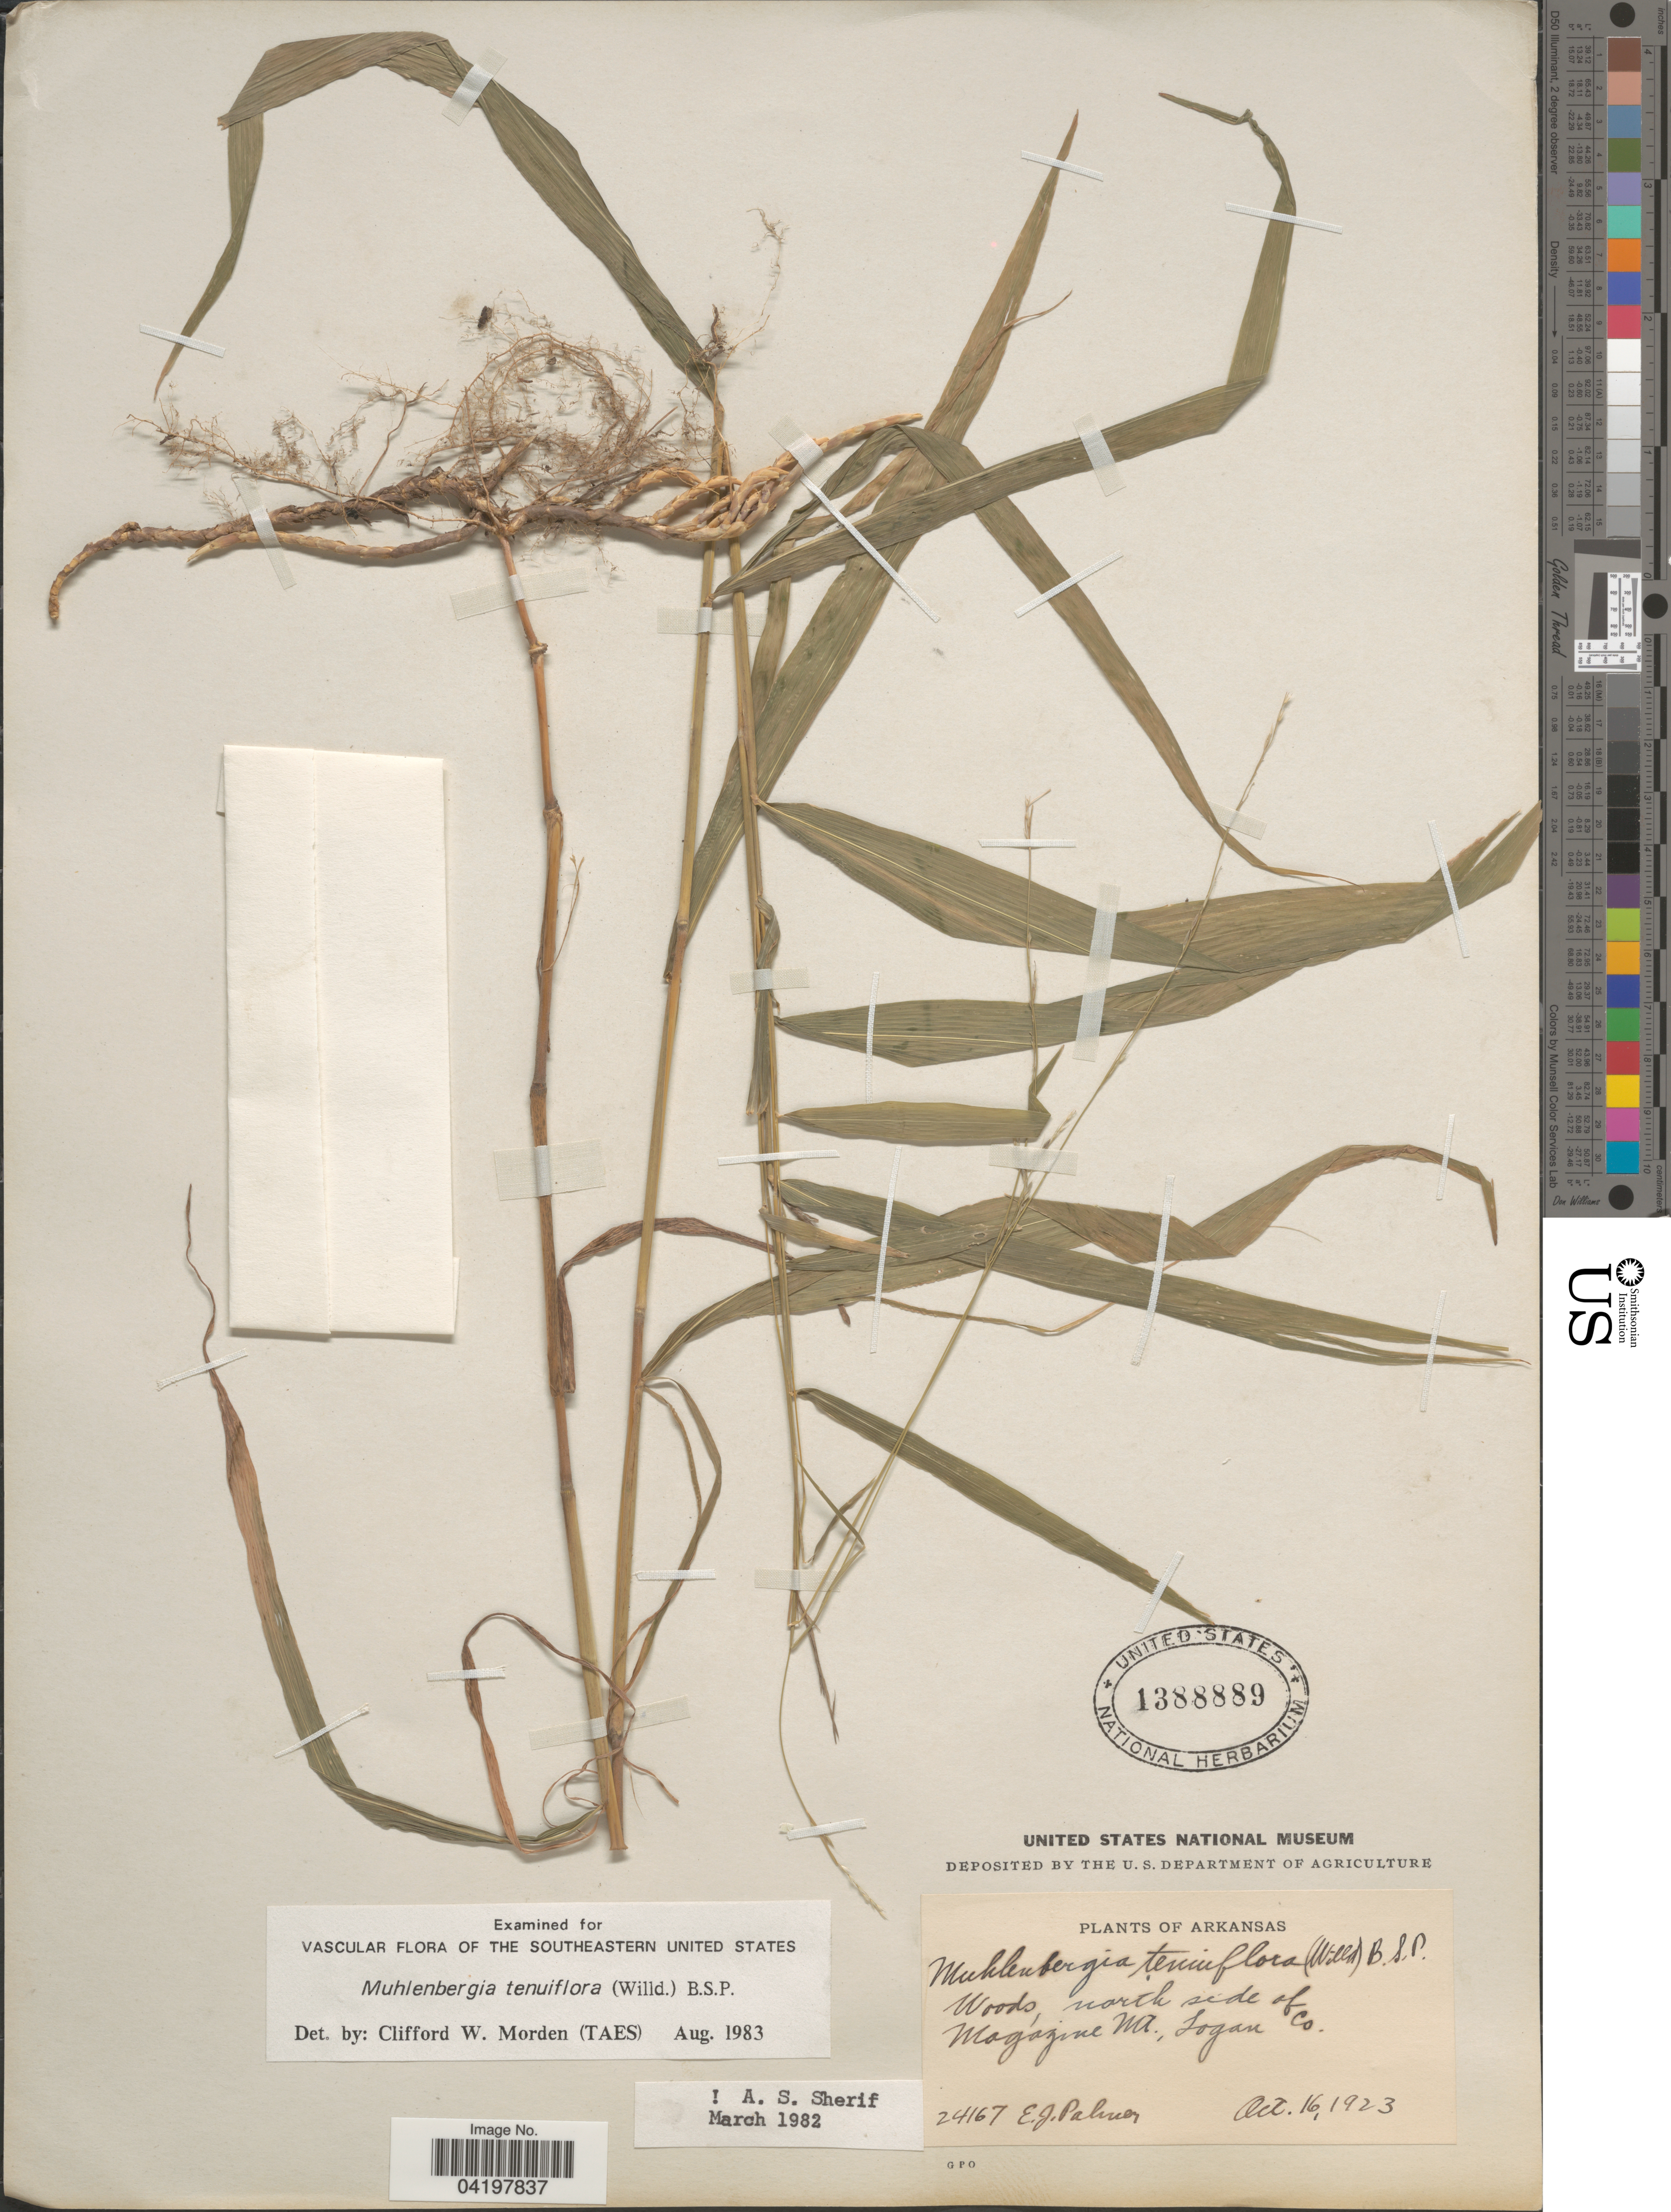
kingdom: Plantae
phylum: Tracheophyta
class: Liliopsida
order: Poales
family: Poaceae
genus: Muhlenbergia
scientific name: Muhlenbergia tenuiflora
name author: (Willd.) Britton, Stearns & Poggenb.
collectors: E. J. Palmer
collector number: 24167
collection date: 1923-10-16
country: United States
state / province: Arkansas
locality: Woods, north side of Magazine Mt., Logan Co.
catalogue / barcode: US 1388889